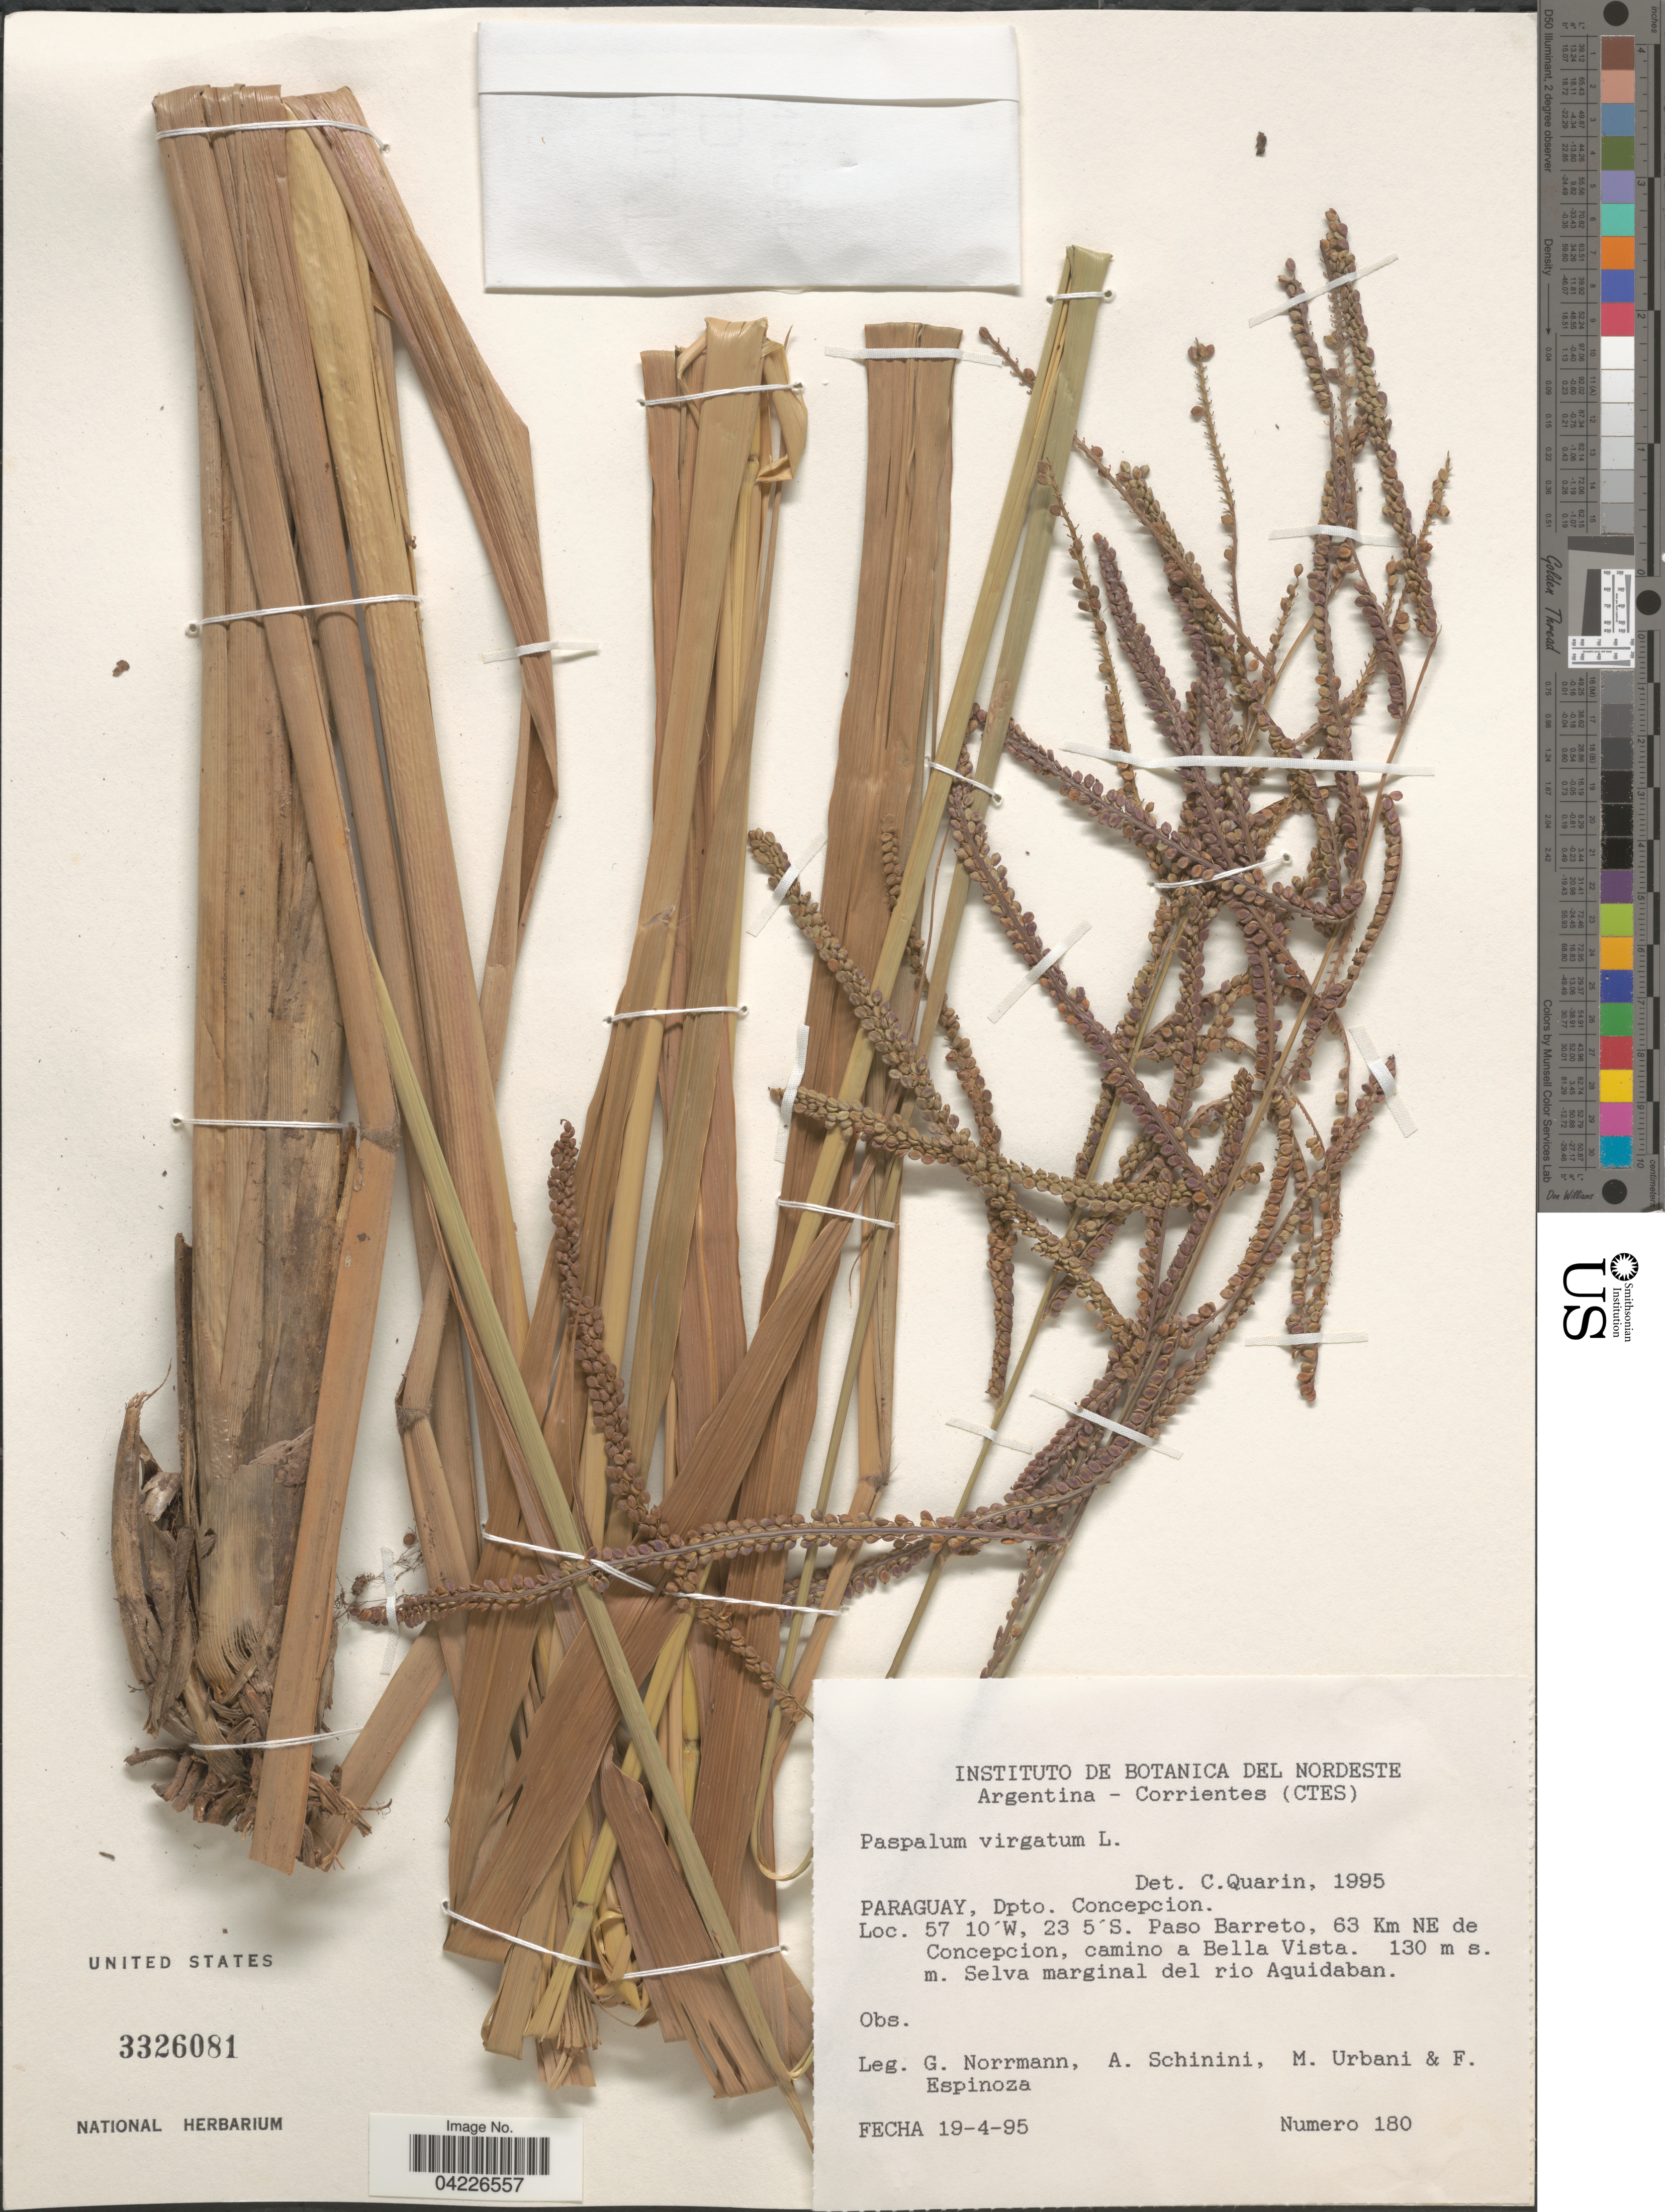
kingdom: Plantae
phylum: Tracheophyta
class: Liliopsida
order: Poales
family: Poaceae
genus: Paspalum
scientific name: Paspalum virgatum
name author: L.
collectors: G. Norrmann, A. Schinini, M. Urbani & F. Espinoza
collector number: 180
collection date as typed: Transcribed d/m/y: 19/4/95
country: Paraguay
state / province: Concepcion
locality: Dpto. Concepcion. Paso Barreto, 63 Km NE de Concepcion, camino a Bella Vista. Selva marginal del rio Aquidaban.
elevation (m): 130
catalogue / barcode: US 3326081